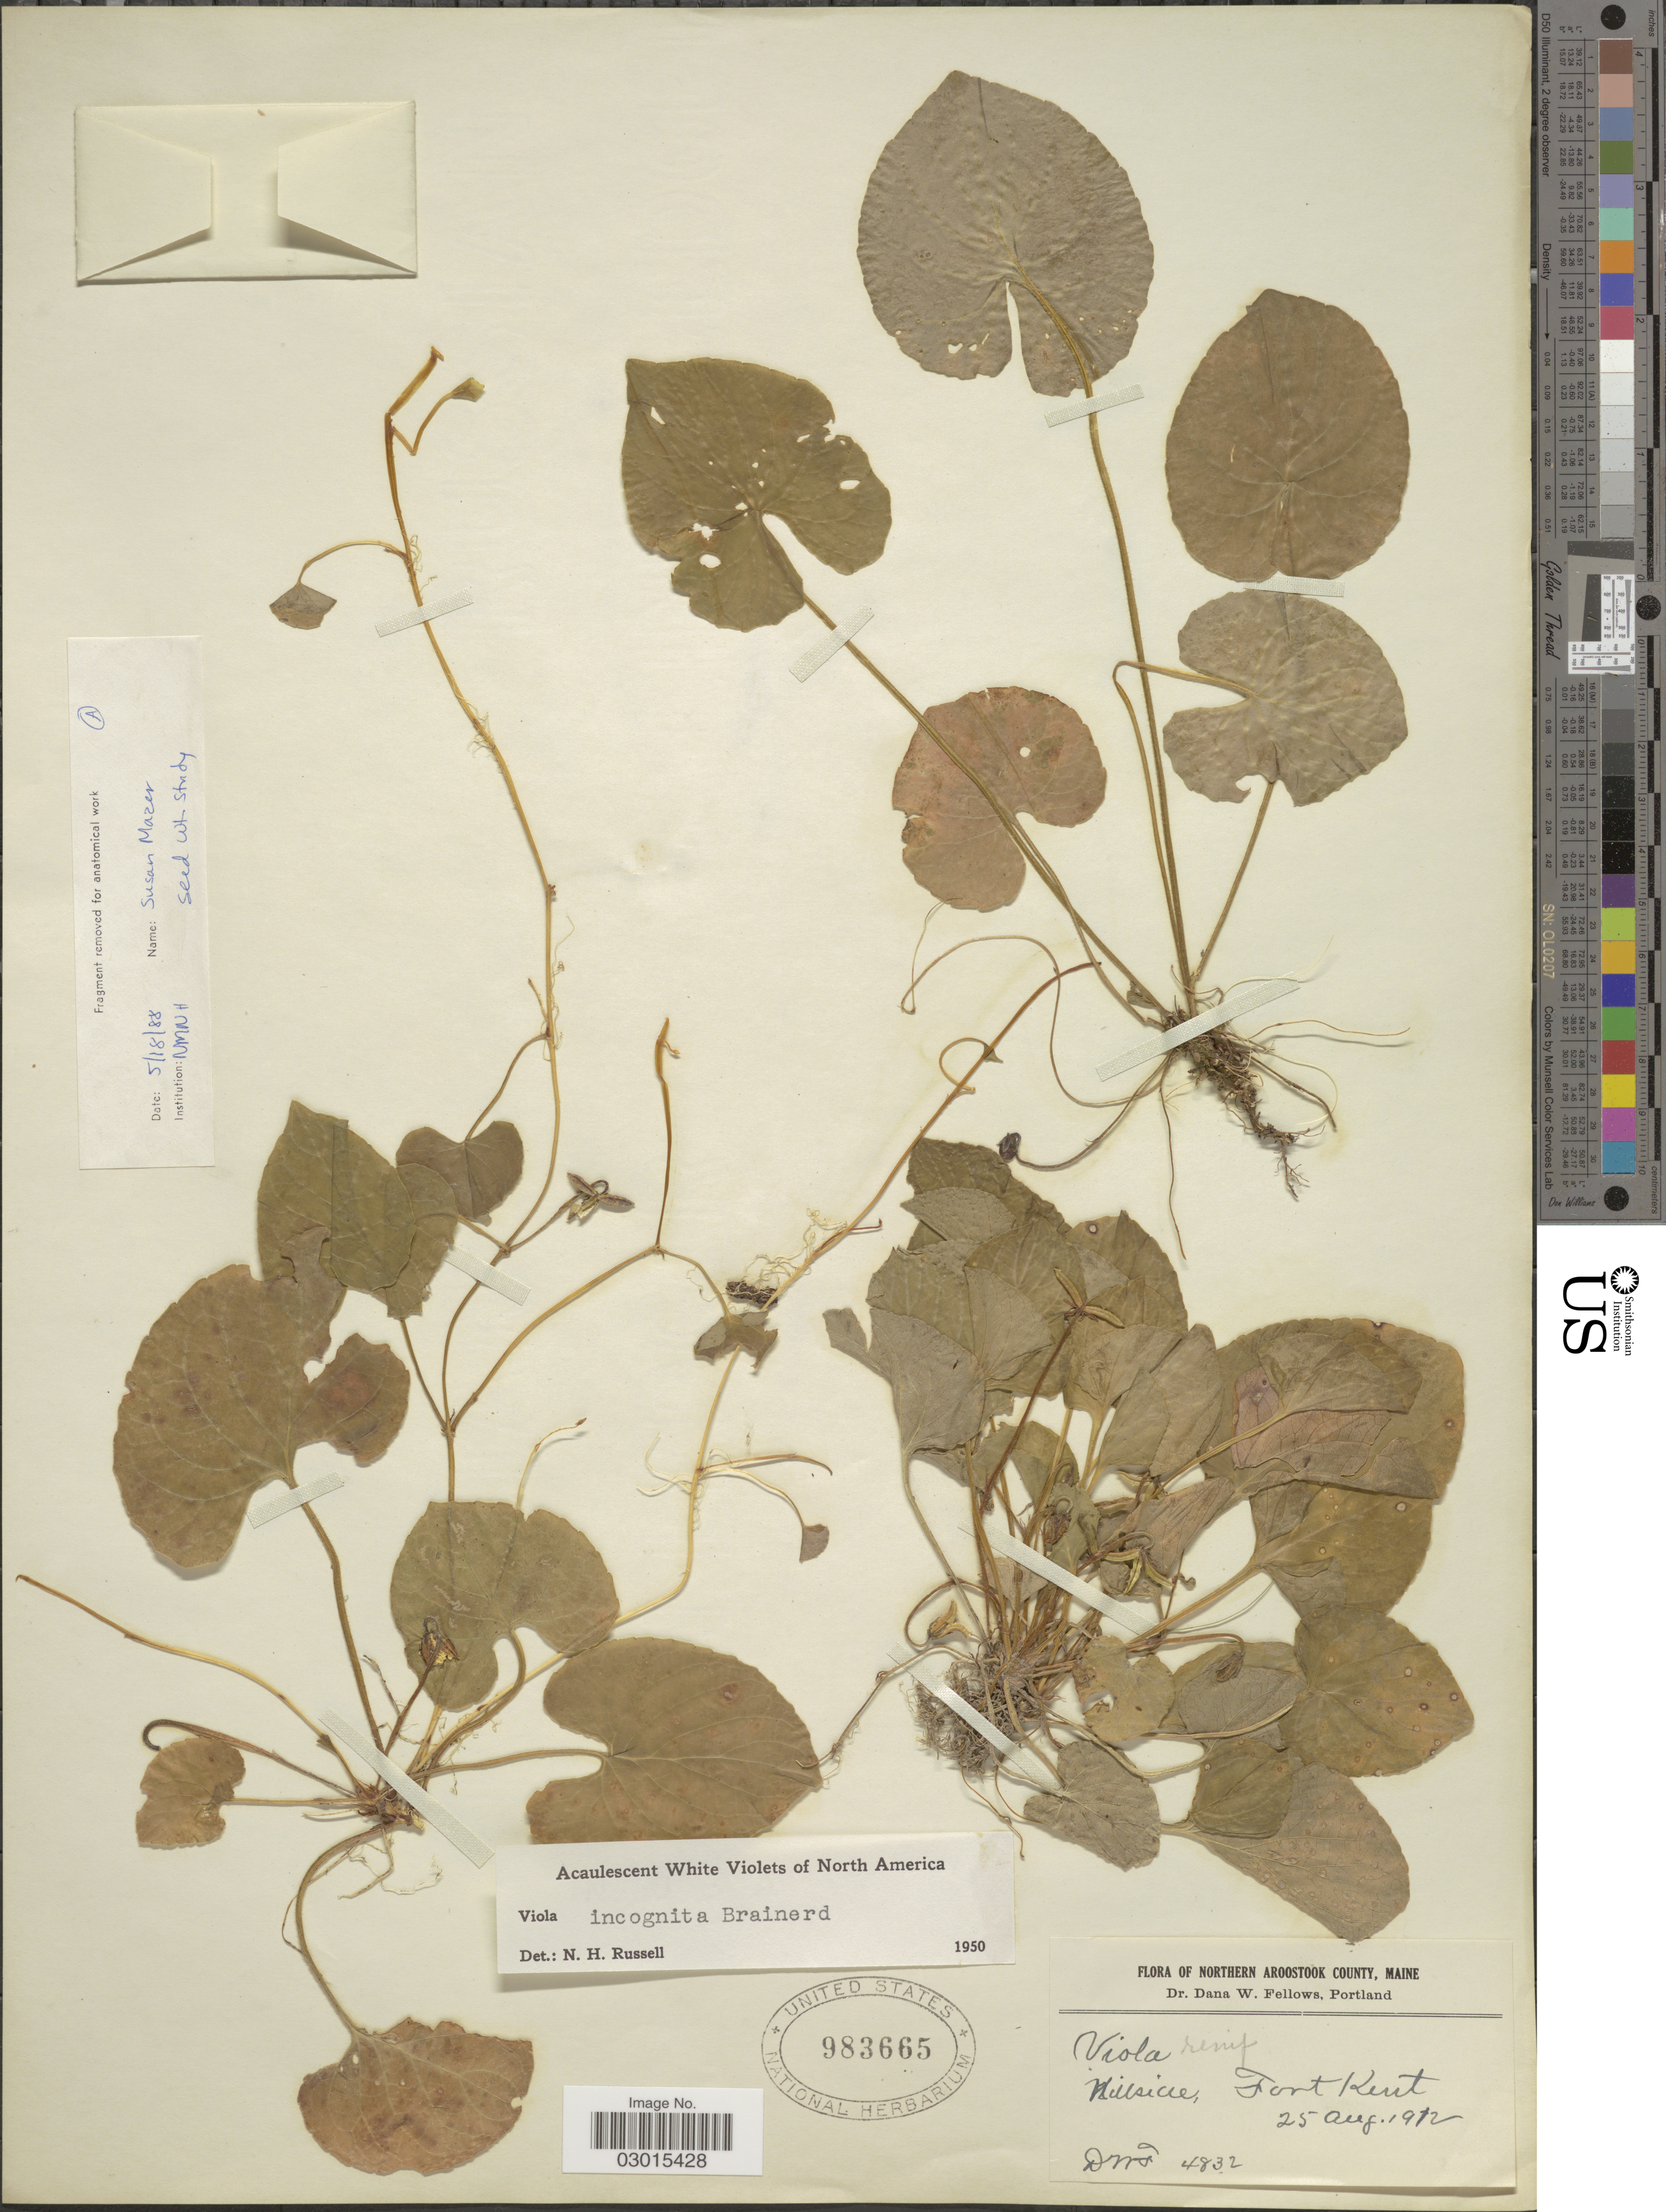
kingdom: Plantae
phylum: Tracheophyta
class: Magnoliopsida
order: Malpighiales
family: Violaceae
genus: Viola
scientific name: Viola incognita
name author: Brainerd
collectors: D. W. Fellows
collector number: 4832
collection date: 1912-08-25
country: United States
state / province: Maine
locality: Northern Aroostook County. Fort Kent.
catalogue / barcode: US 983665